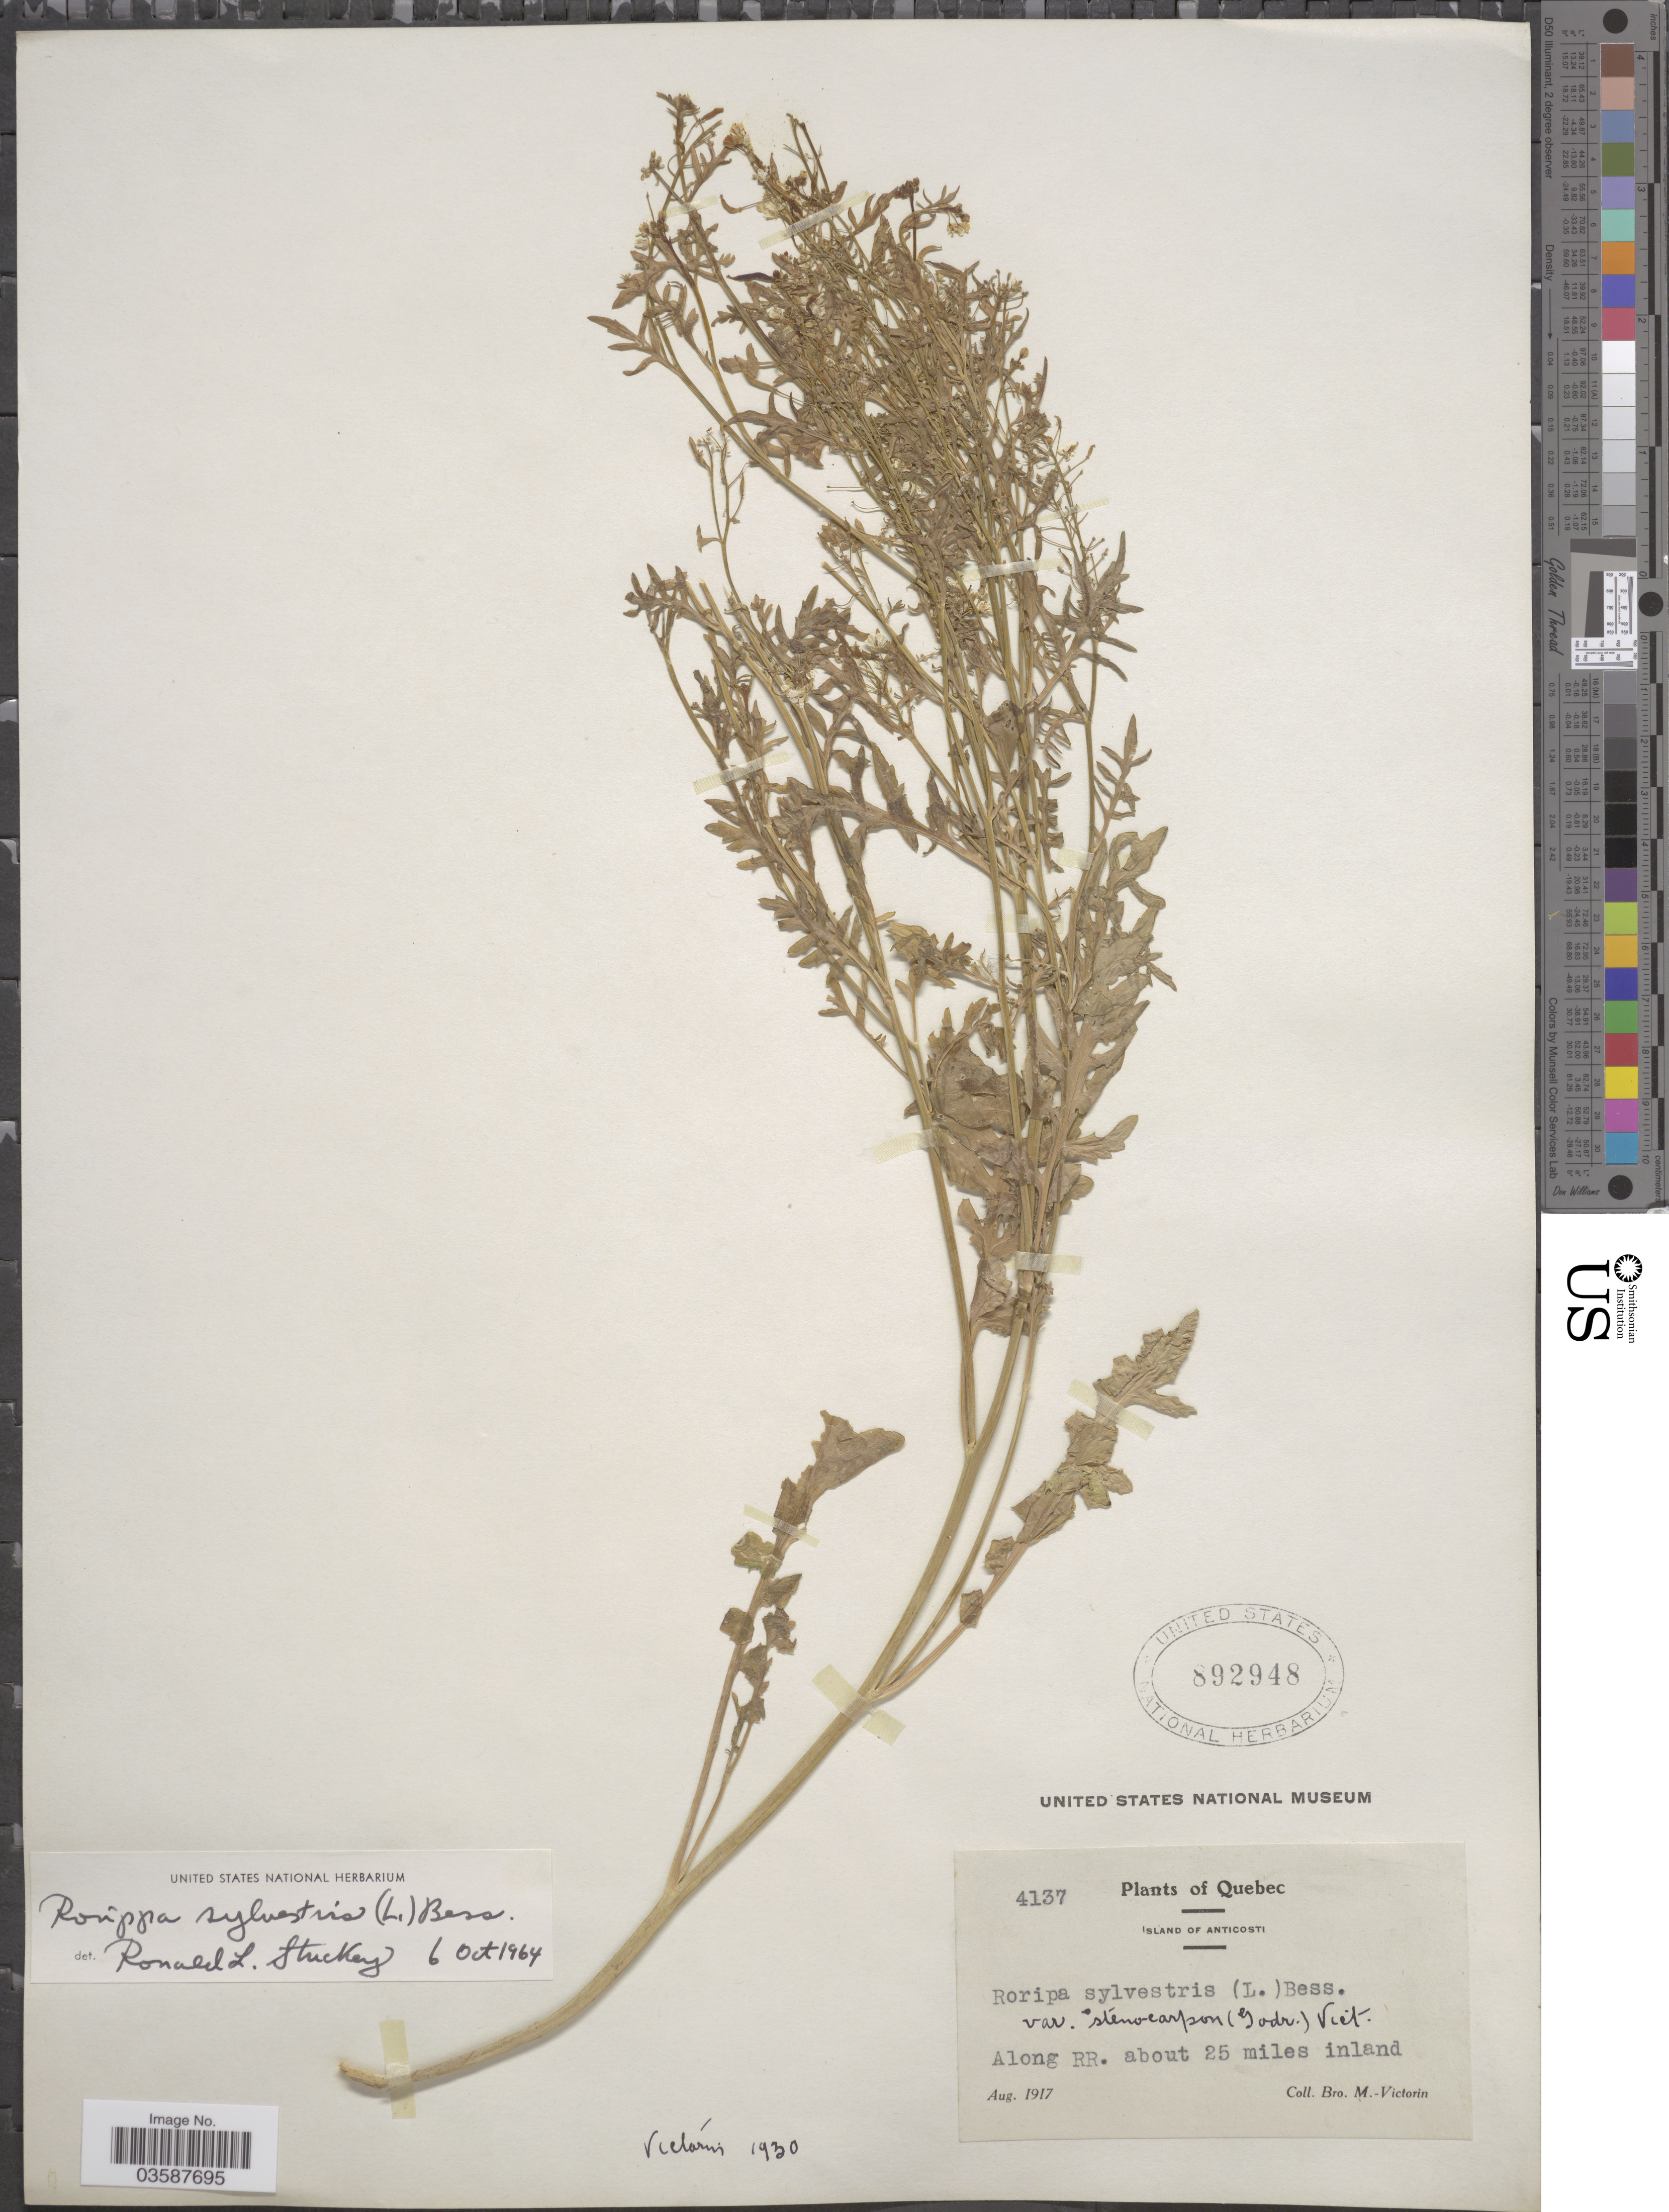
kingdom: Plantae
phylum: Tracheophyta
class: Magnoliopsida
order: Brassicales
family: Brassicaceae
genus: Rorippa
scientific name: Rorippa sylvestris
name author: (L.) Besser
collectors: Fr. Marie-Victorin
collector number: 4137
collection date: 1917-08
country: Canada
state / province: Quebec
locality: Island of Anticosti. Along RR. about 25 miles inland.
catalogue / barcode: US 892948